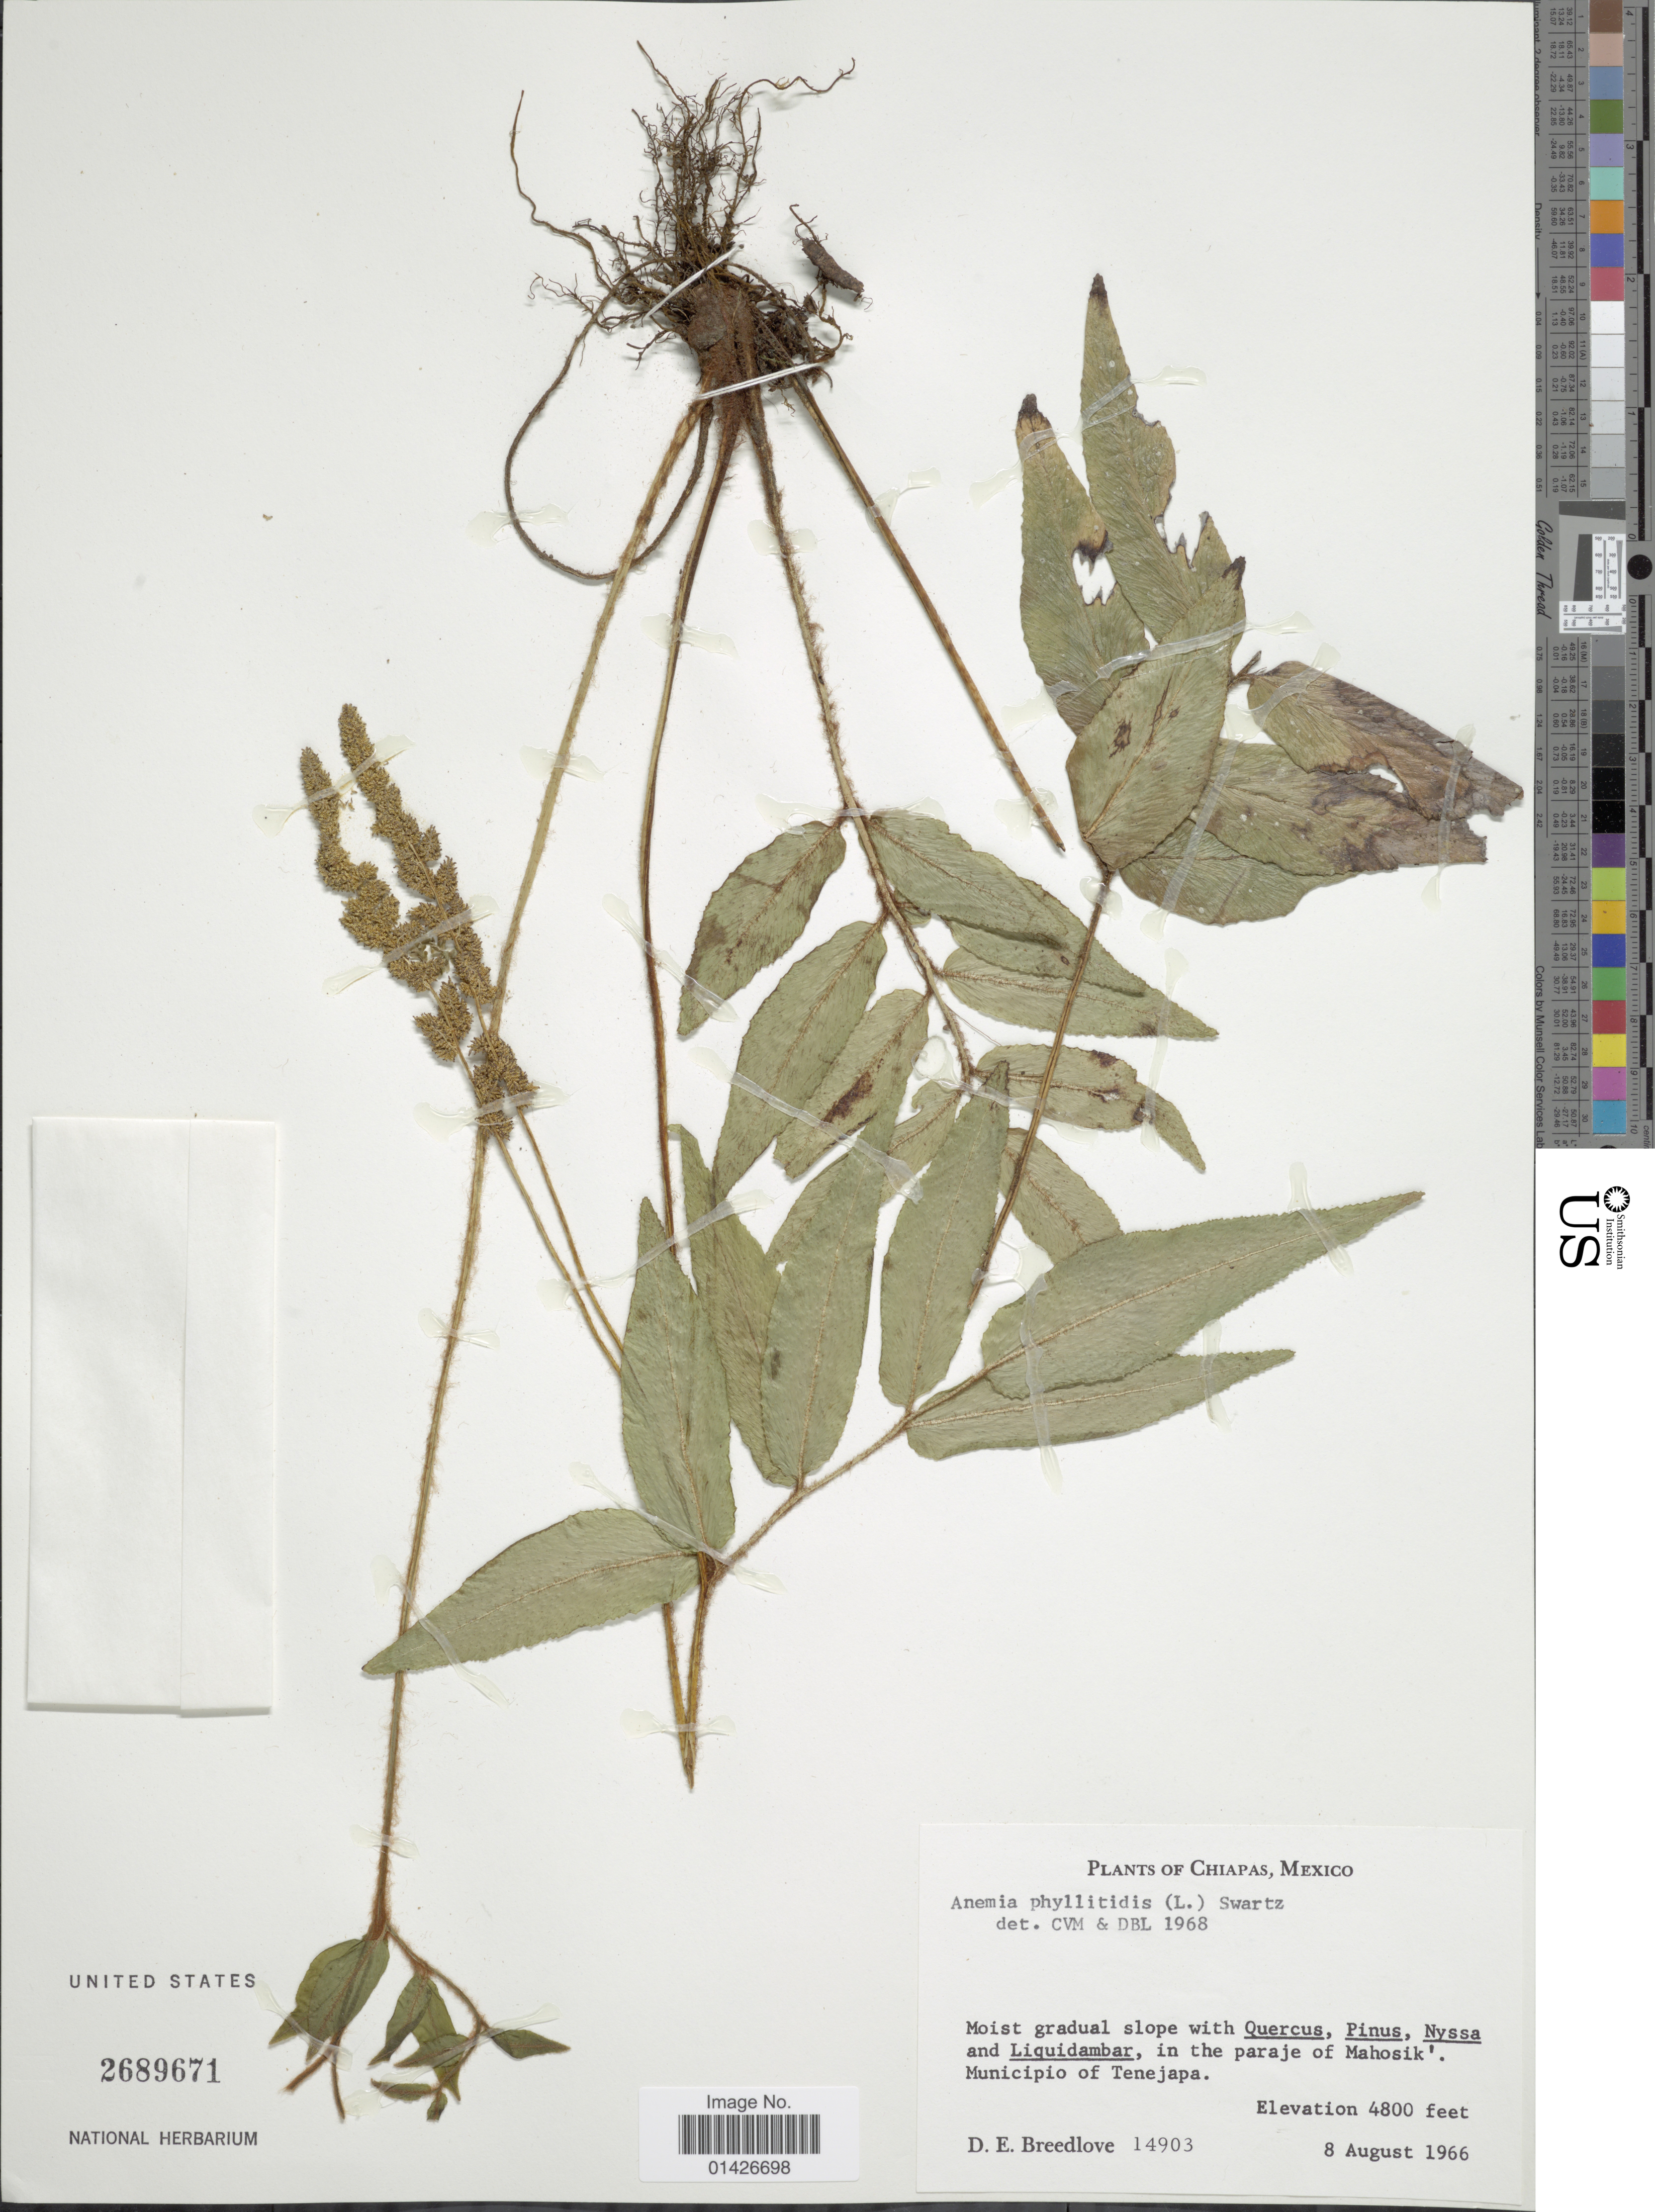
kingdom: Plantae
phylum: Tracheophyta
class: Polypodiopsida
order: Schizaeales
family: Anemiaceae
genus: Anemia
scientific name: Anemia phyllitidis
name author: (L.) Sw.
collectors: D. E. Breedlove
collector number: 14903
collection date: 1966-08-08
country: Mexico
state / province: Chiapas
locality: In the paraje of Mahosik' Municipio of Tenejapa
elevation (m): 1463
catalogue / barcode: US 2689671